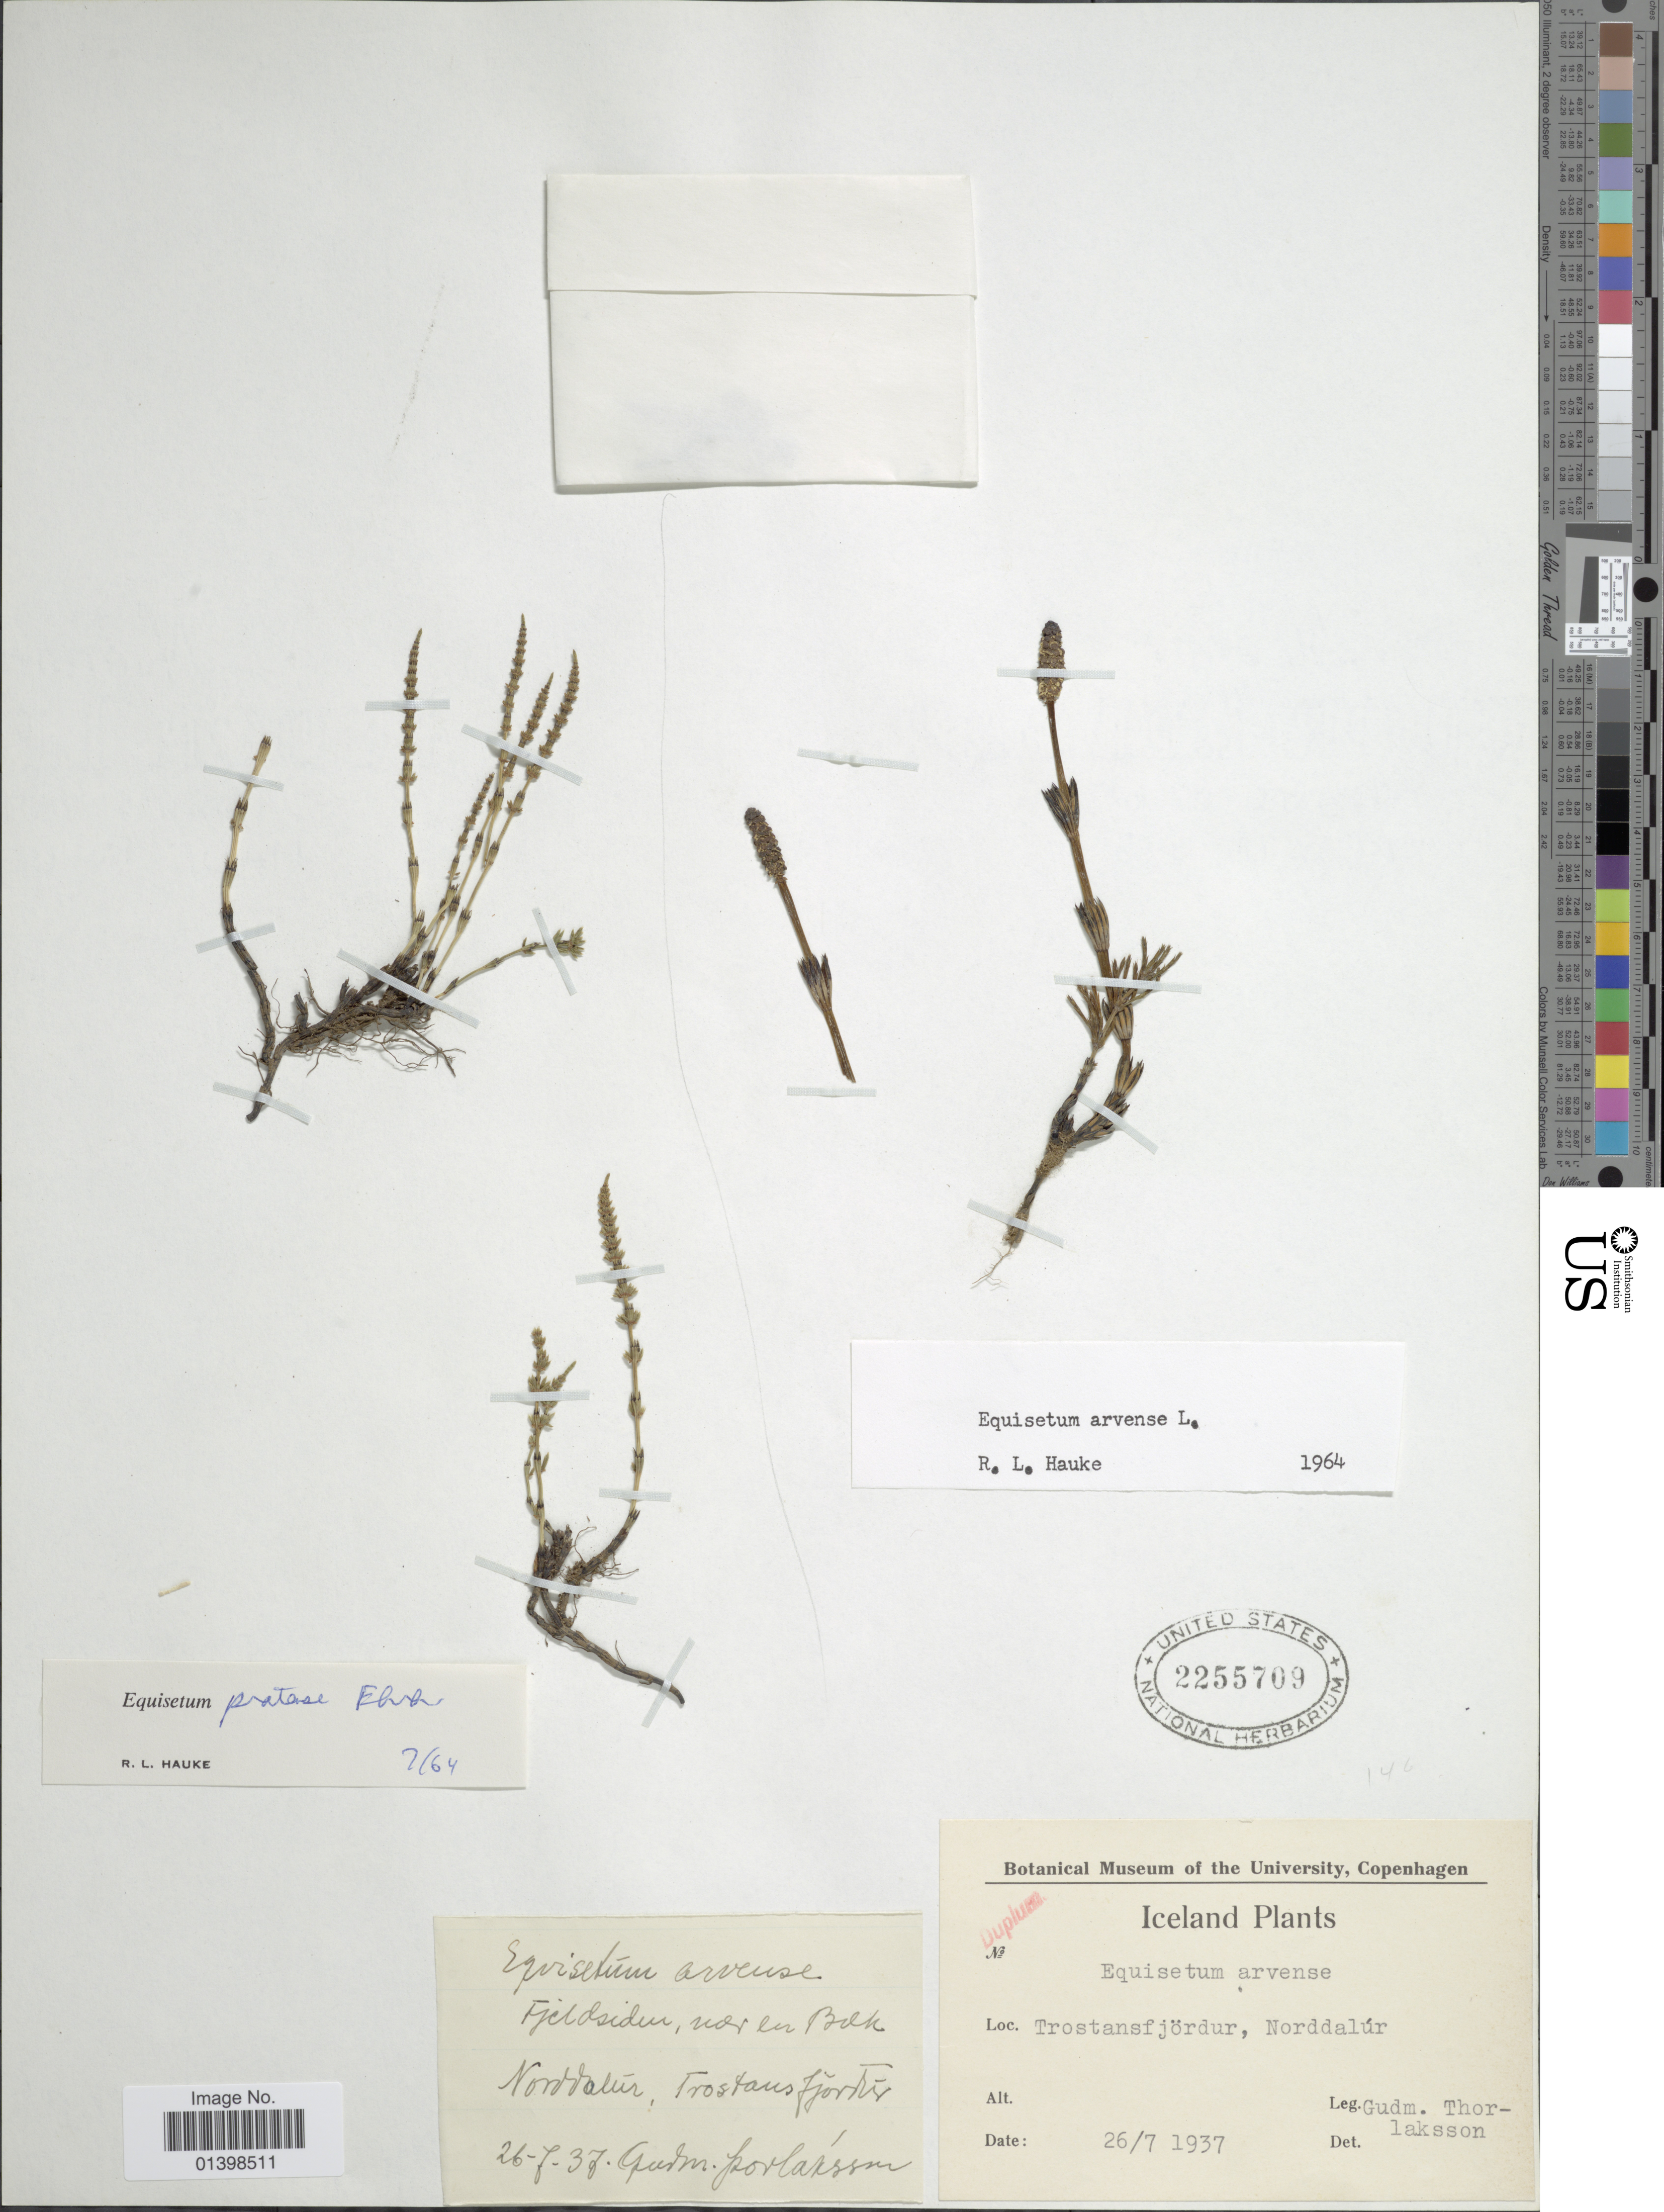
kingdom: Plantae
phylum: Tracheophyta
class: Polypodiopsida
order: Equisetales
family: Equisetaceae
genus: Equisetum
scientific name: Equisetum arvense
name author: L.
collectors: G. Thorlaksson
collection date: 1937-07-26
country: Iceland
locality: Trostansfjördur, Norddalúr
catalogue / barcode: US 2255709